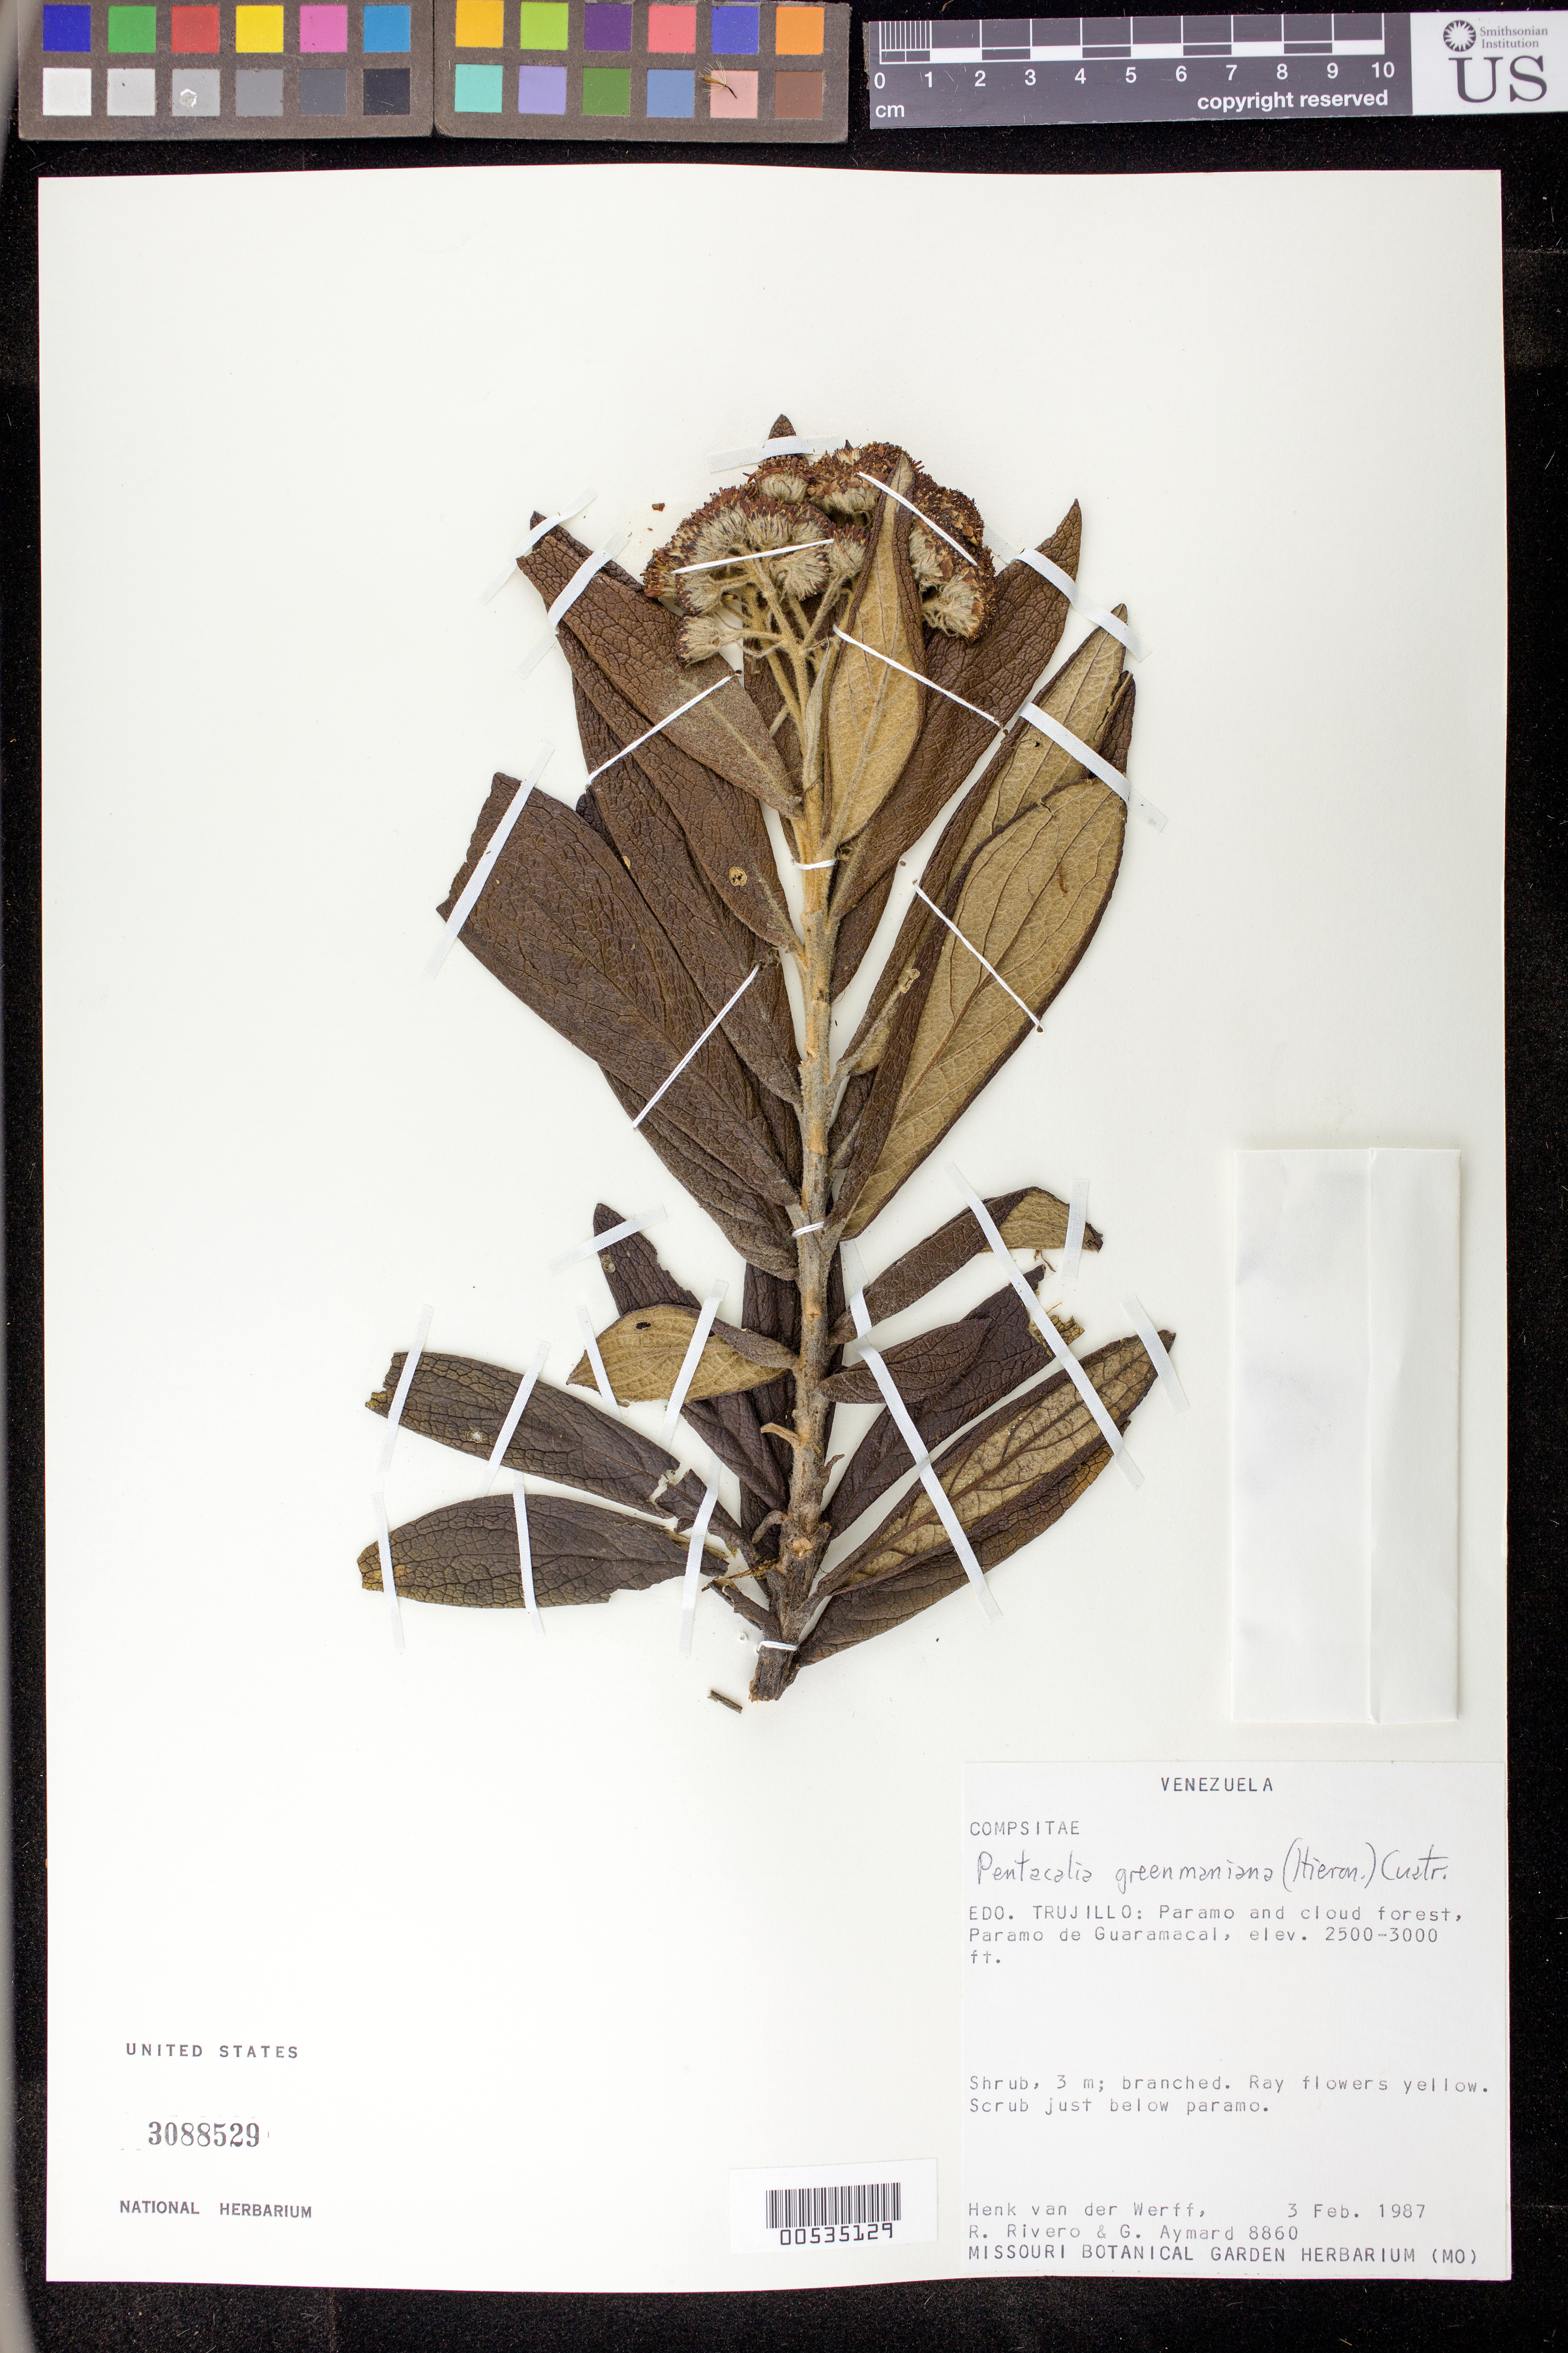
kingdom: Plantae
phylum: Tracheophyta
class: Magnoliopsida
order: Asterales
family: Asteraceae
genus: Pentacalia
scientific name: Pentacalia greenmaniana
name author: (Hieron.) Cuatrec.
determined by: Robinson, Harold E., (US)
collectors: H. van der Werff, R. Rivero & G. A. Aymard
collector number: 8860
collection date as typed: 03 Feb 1987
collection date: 1987-02-03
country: Venezuela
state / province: Trujillo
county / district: Boconó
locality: Paramo de Guaramacal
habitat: Paramo and cloud forest. Scrub just below paramo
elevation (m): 2500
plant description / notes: MO, PORT, US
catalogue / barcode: US 3088529